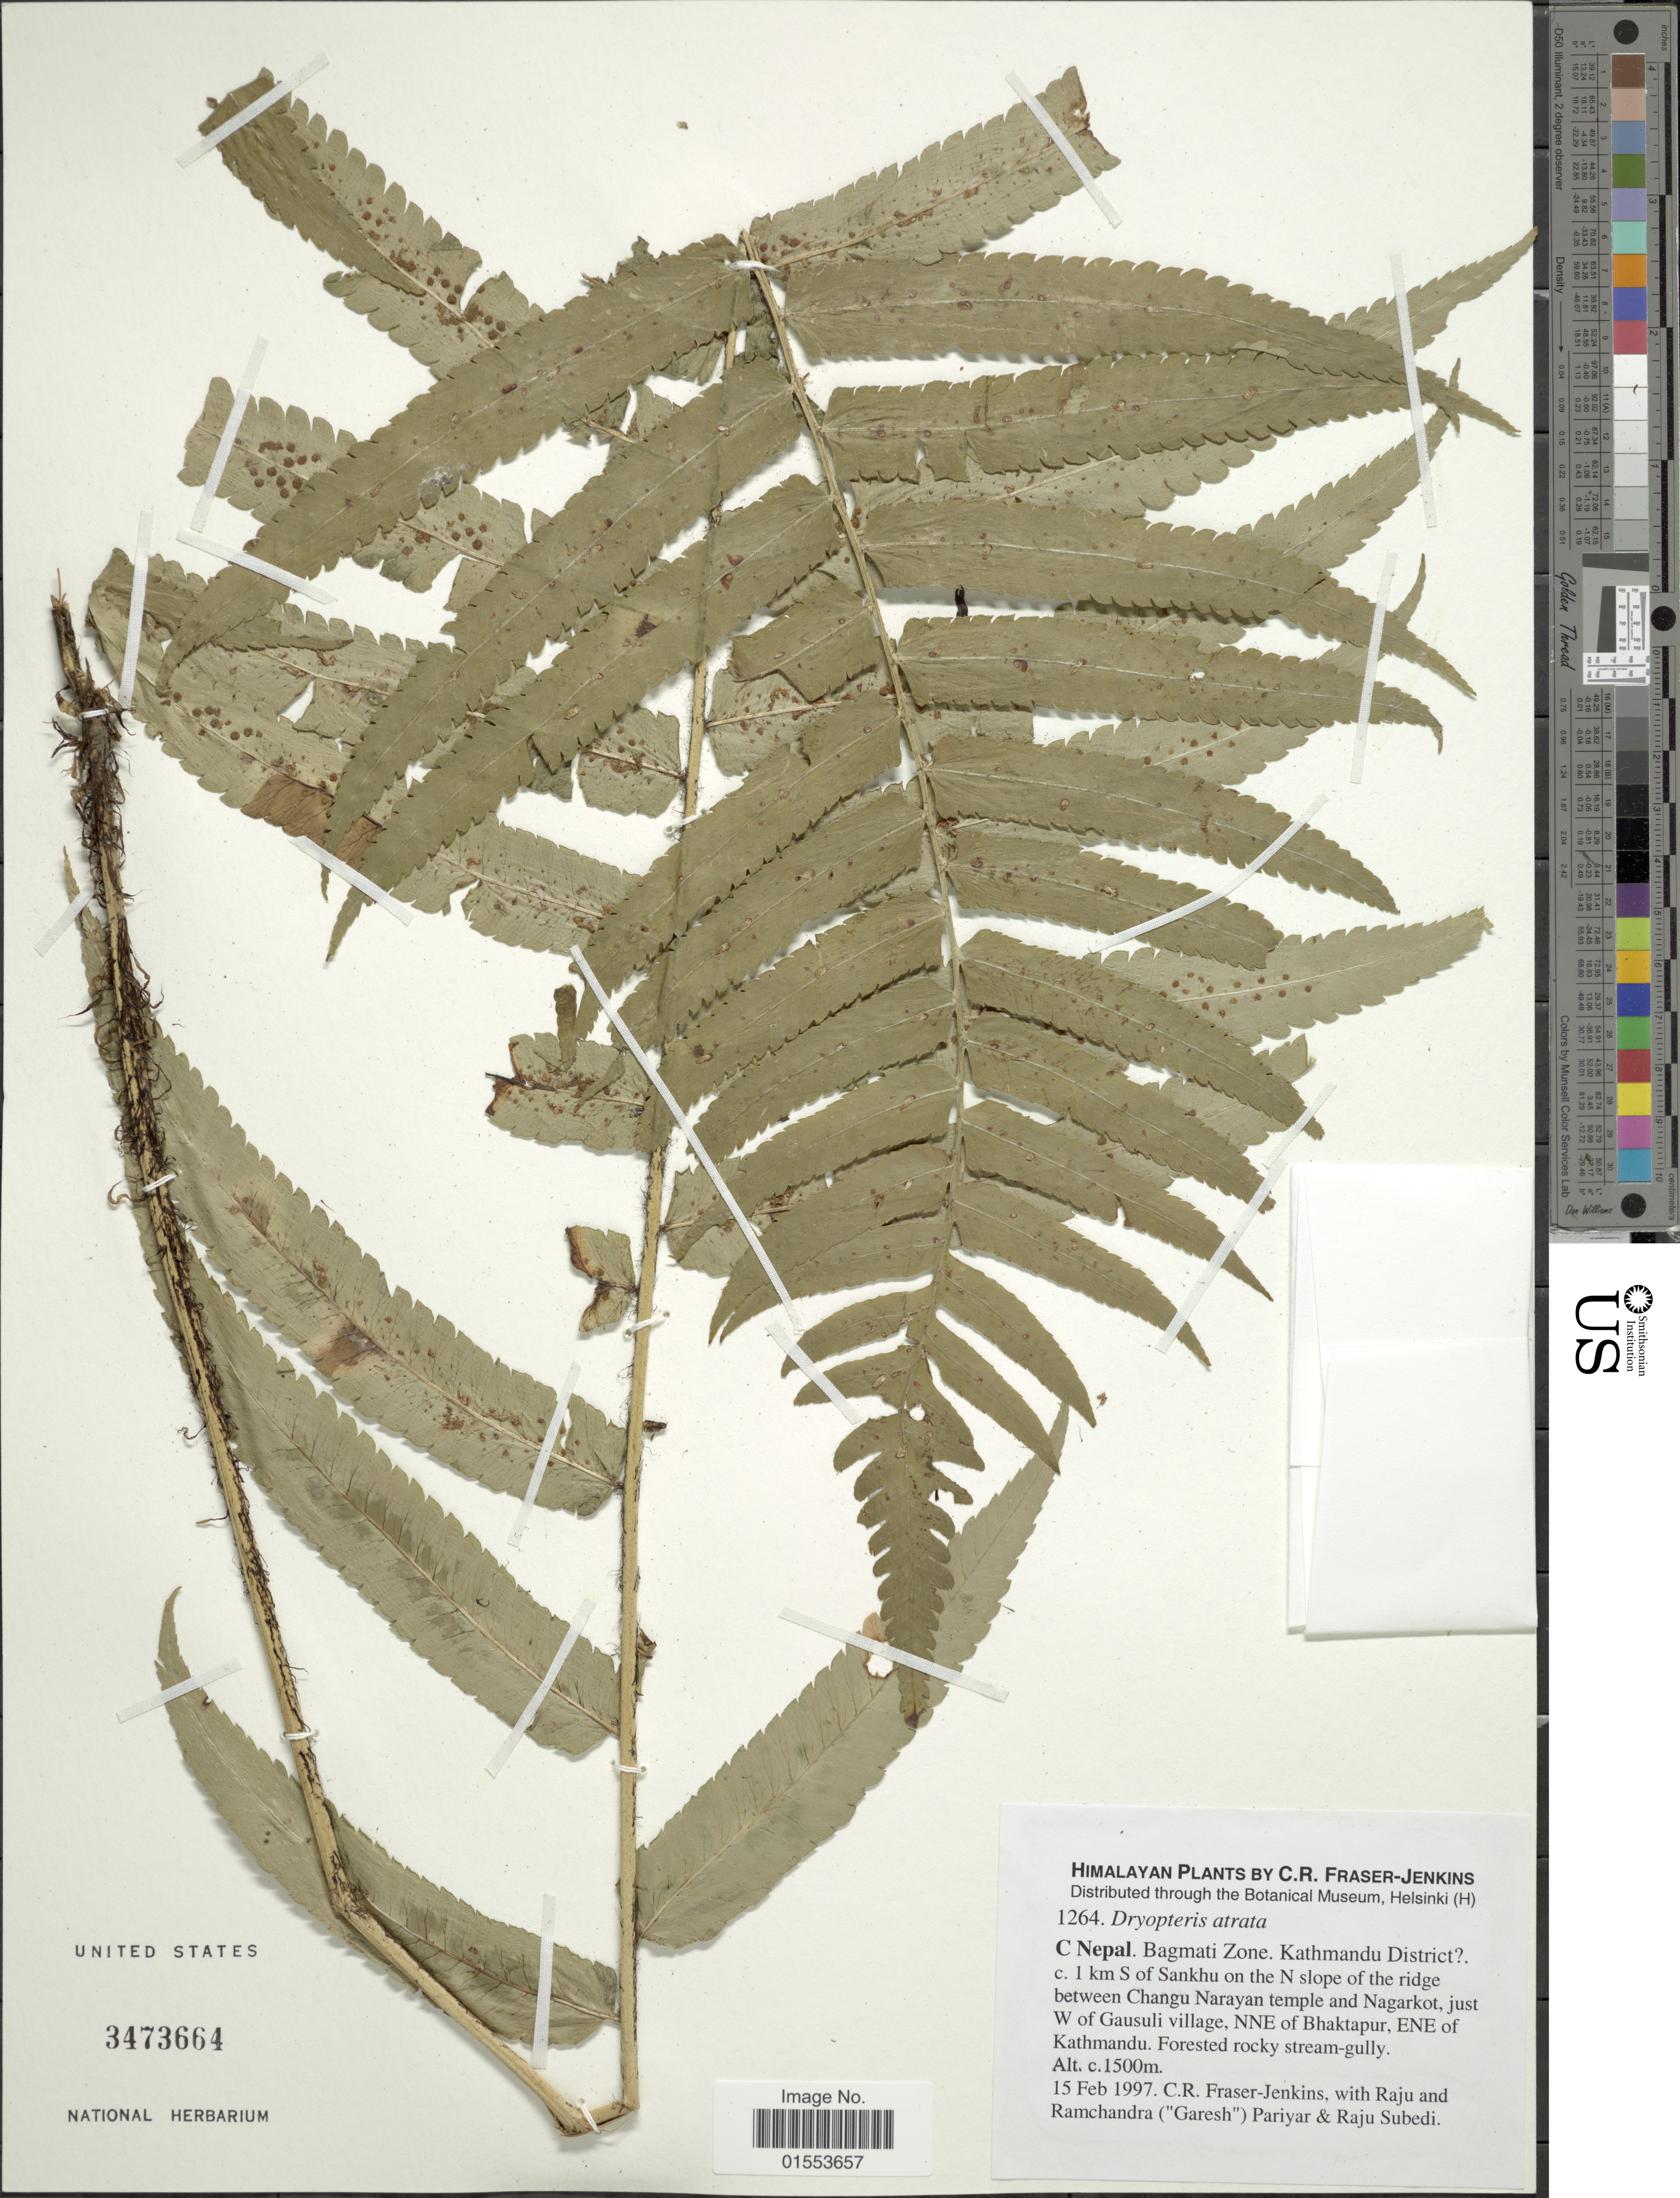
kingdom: Plantae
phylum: Tracheophyta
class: Polypodiopsida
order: Polypodiales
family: Dryopteridaceae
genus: Dryopteris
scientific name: Dryopteris atrata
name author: (Wall. ex Kunze) Ching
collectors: C. R. Fraser-Jenkins, R. Pariyar, G. Pariyar & R. Subedi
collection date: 1997-02-15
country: Nepal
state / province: Bagmati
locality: Himalayan. C. Nepal. Bagmati zone, Kathmandu District c. 1km S of Sankhu on the N slope of the ridge between Changu Narayan temple and Nagarkot, just W of Gausuli village, NNE of Bhaktapur, ENE of Kathmandu.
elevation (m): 1500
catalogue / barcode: US 3473664